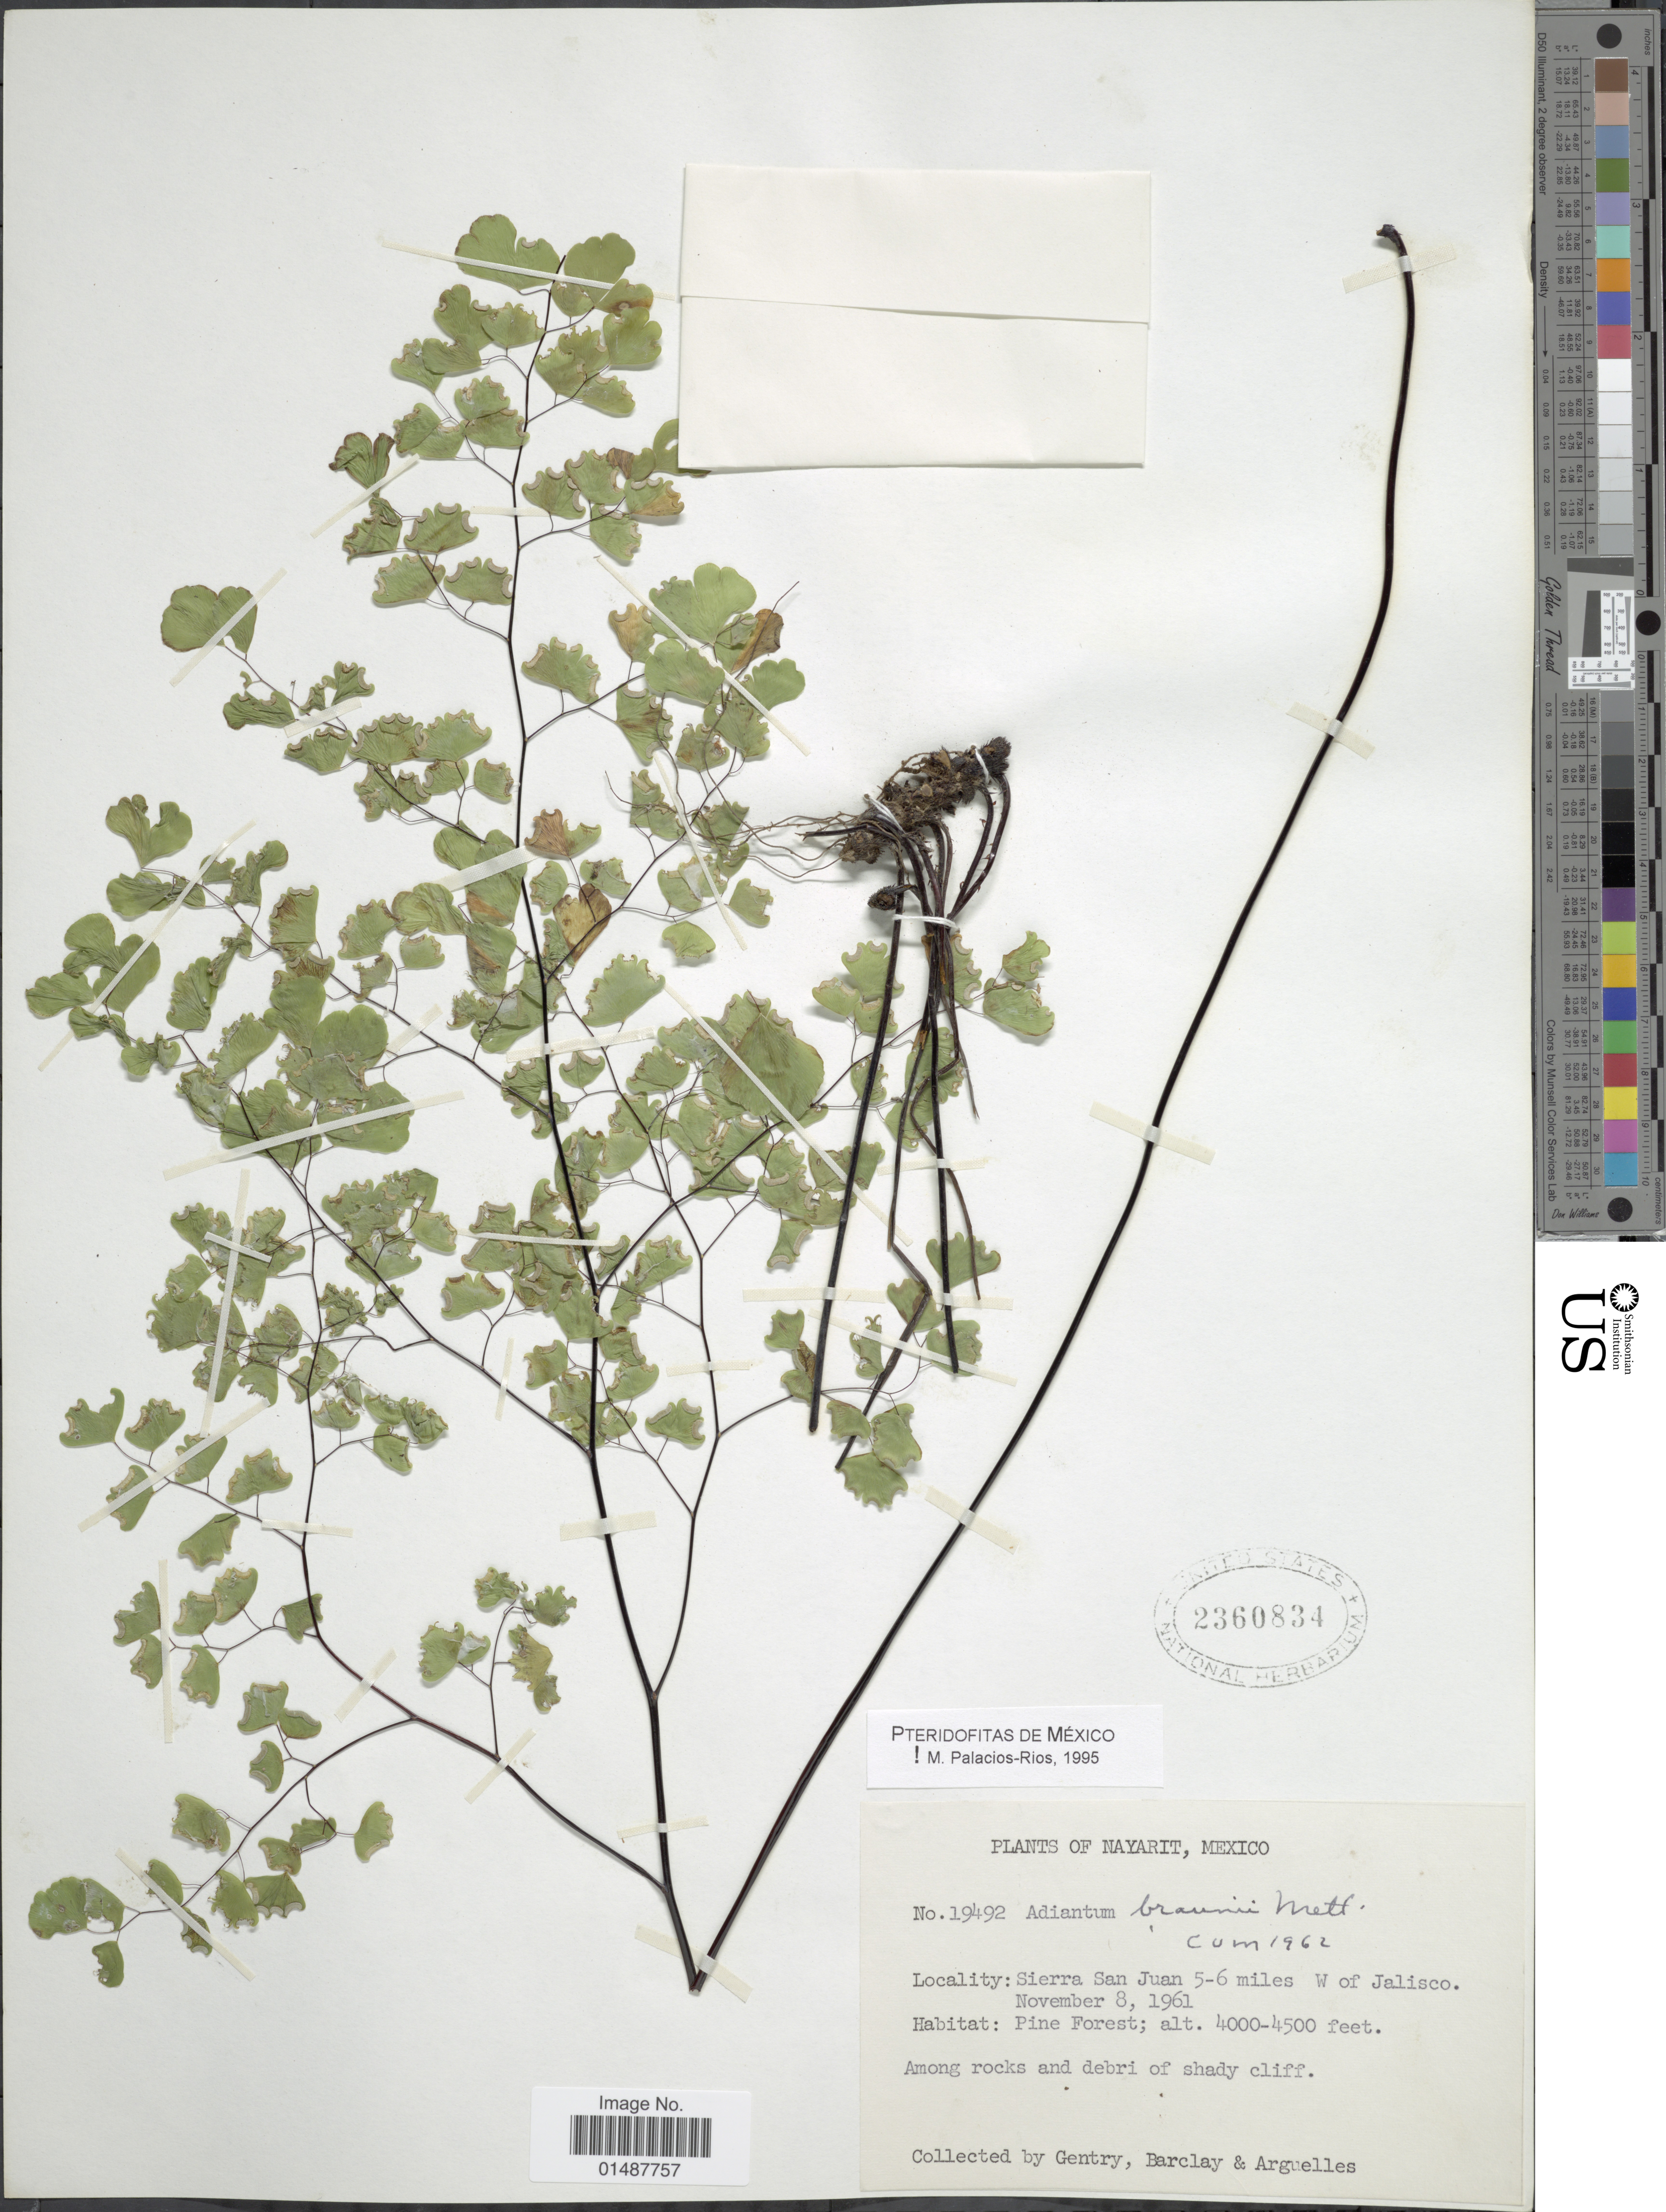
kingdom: Plantae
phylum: Tracheophyta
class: Polypodiopsida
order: Polypodiales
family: Pteridaceae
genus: Adiantum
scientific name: Adiantum braunii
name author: Mett. ex Kuhn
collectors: Gentry, --, -- Barclay & Arguelles, --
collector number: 19492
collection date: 1961-11-08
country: Mexico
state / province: Nayarit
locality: Sierra San Juan 5-6 miles W of Jalisico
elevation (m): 1219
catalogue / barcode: US 2360834